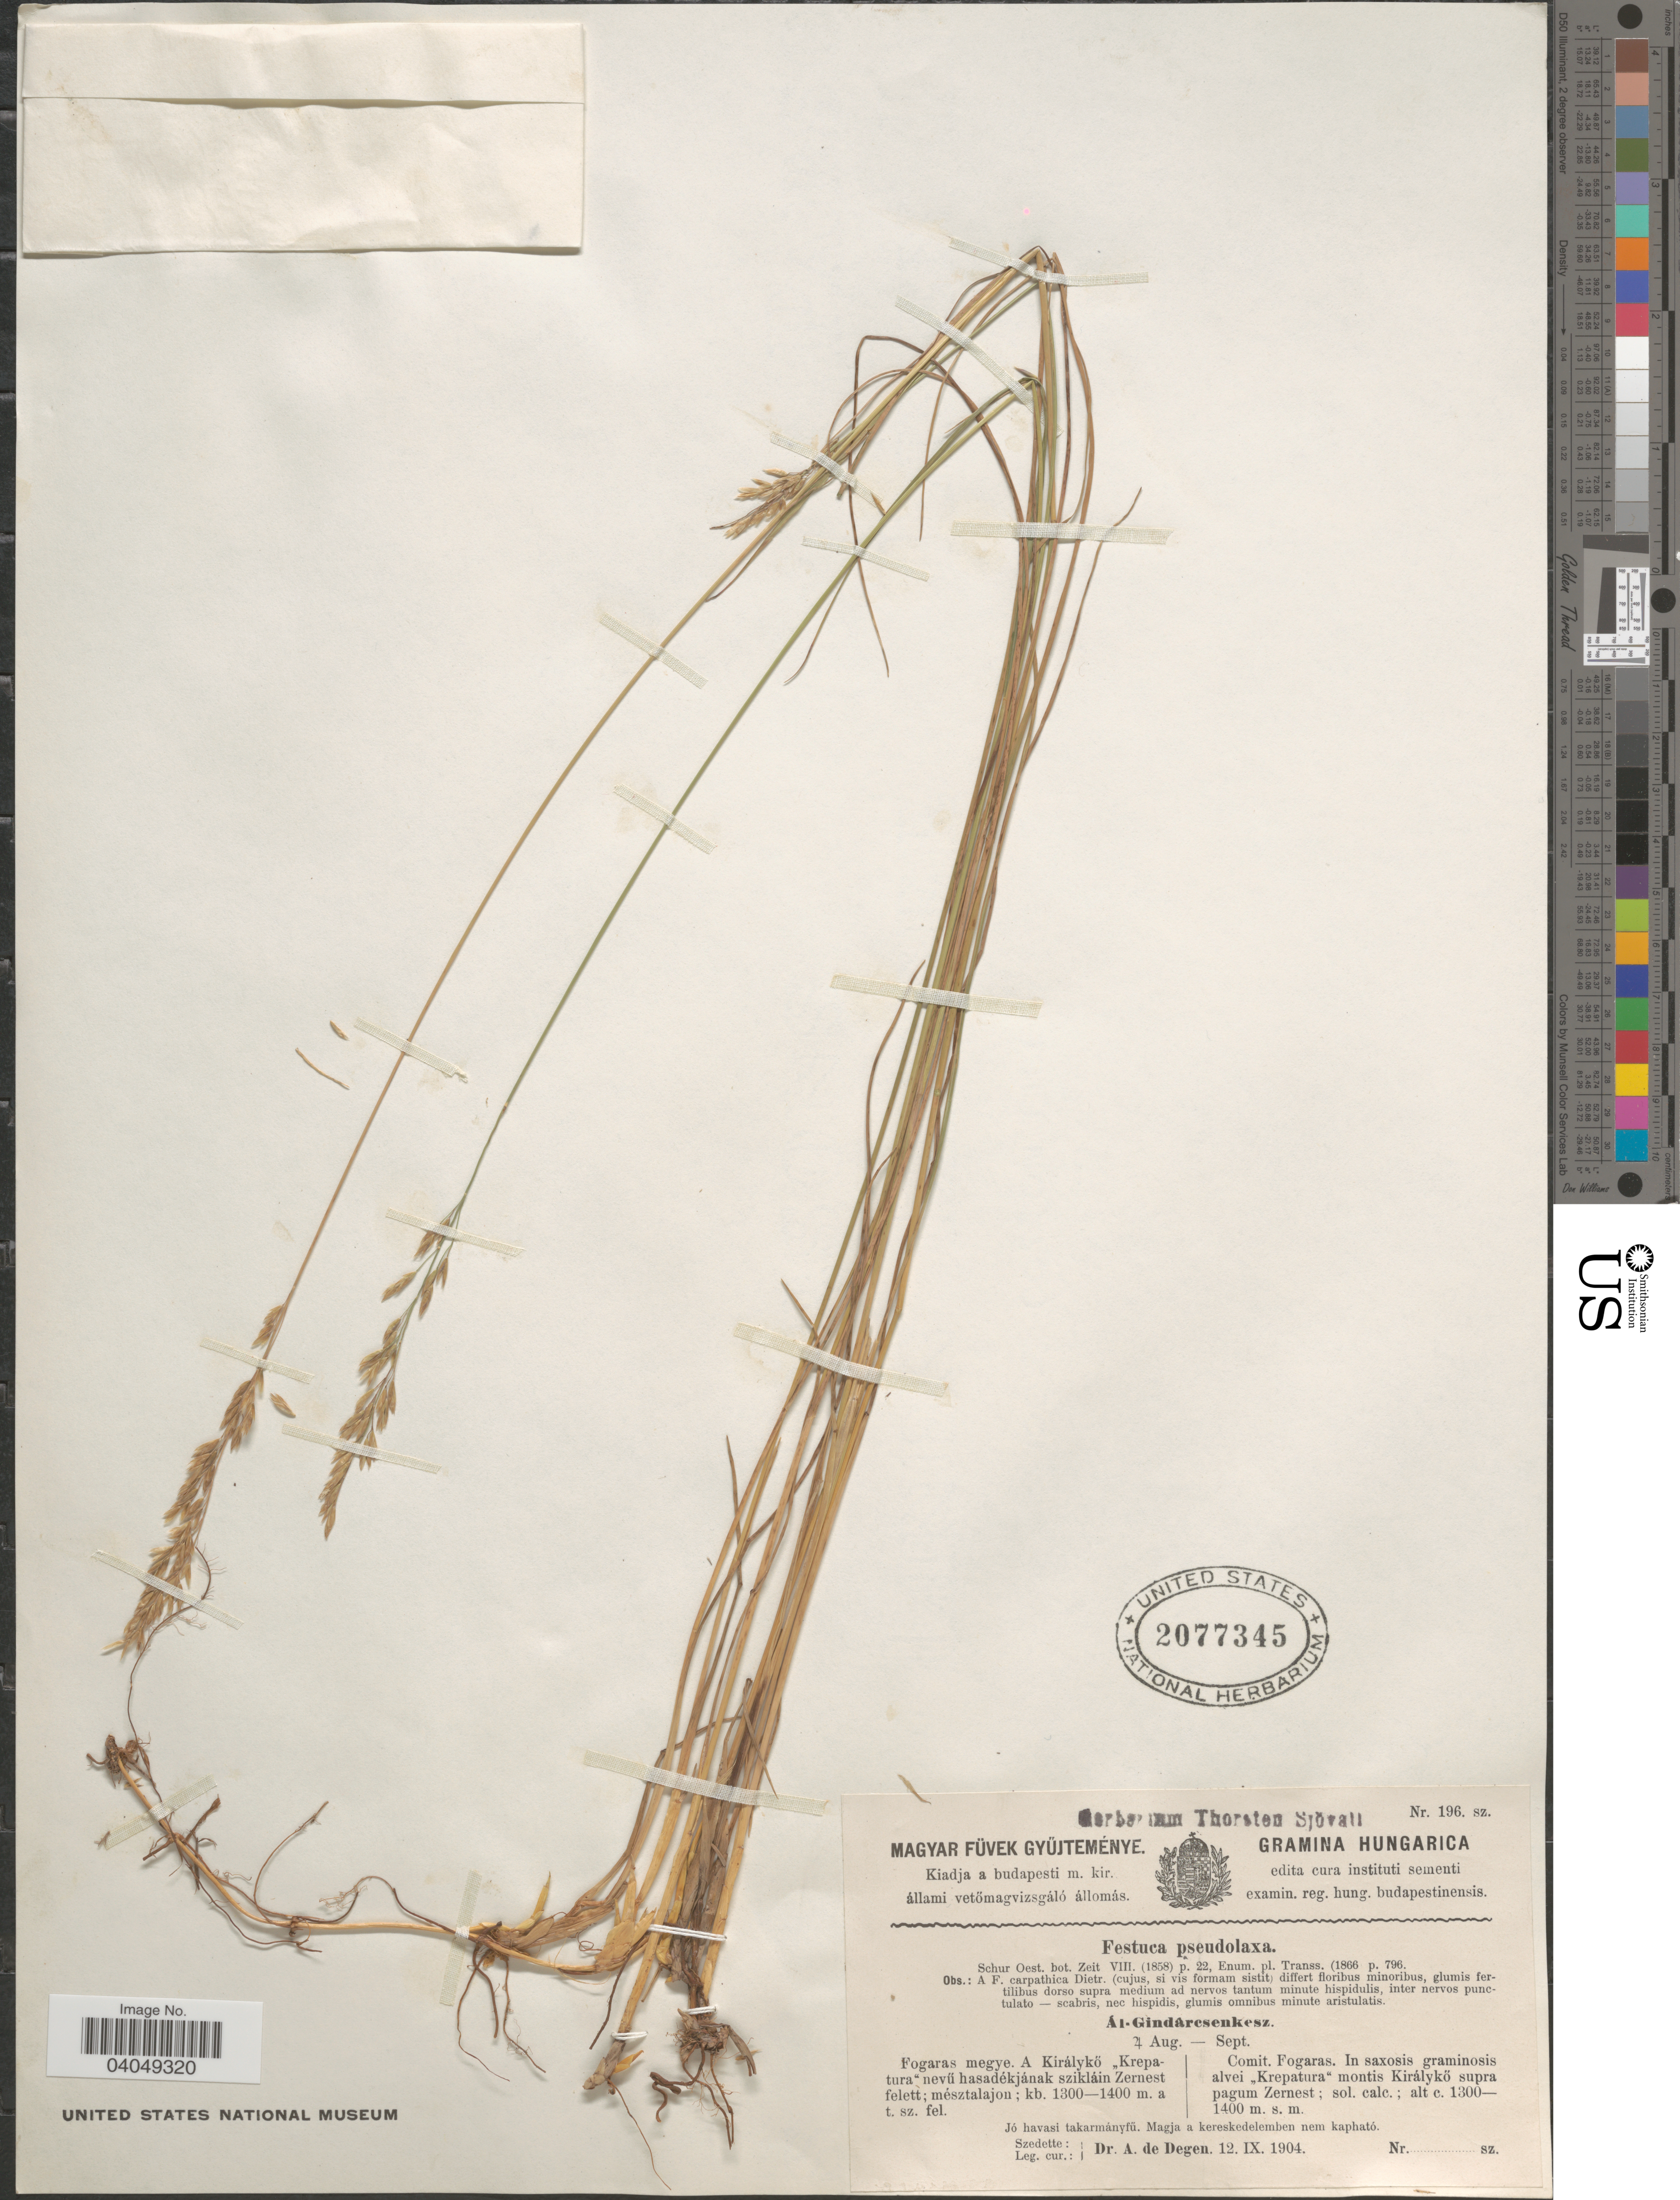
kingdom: Plantae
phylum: Tracheophyta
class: Liliopsida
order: Poales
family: Poaceae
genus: Festuca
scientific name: Festuca laxa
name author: Host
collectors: A. Degen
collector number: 196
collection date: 1904-09-12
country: Romania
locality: Comit. Fogaras. In saxosis graminosis alvei "Krepatura" montis Királykö supra pagum Zernest.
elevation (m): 1400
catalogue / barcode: US 2077345